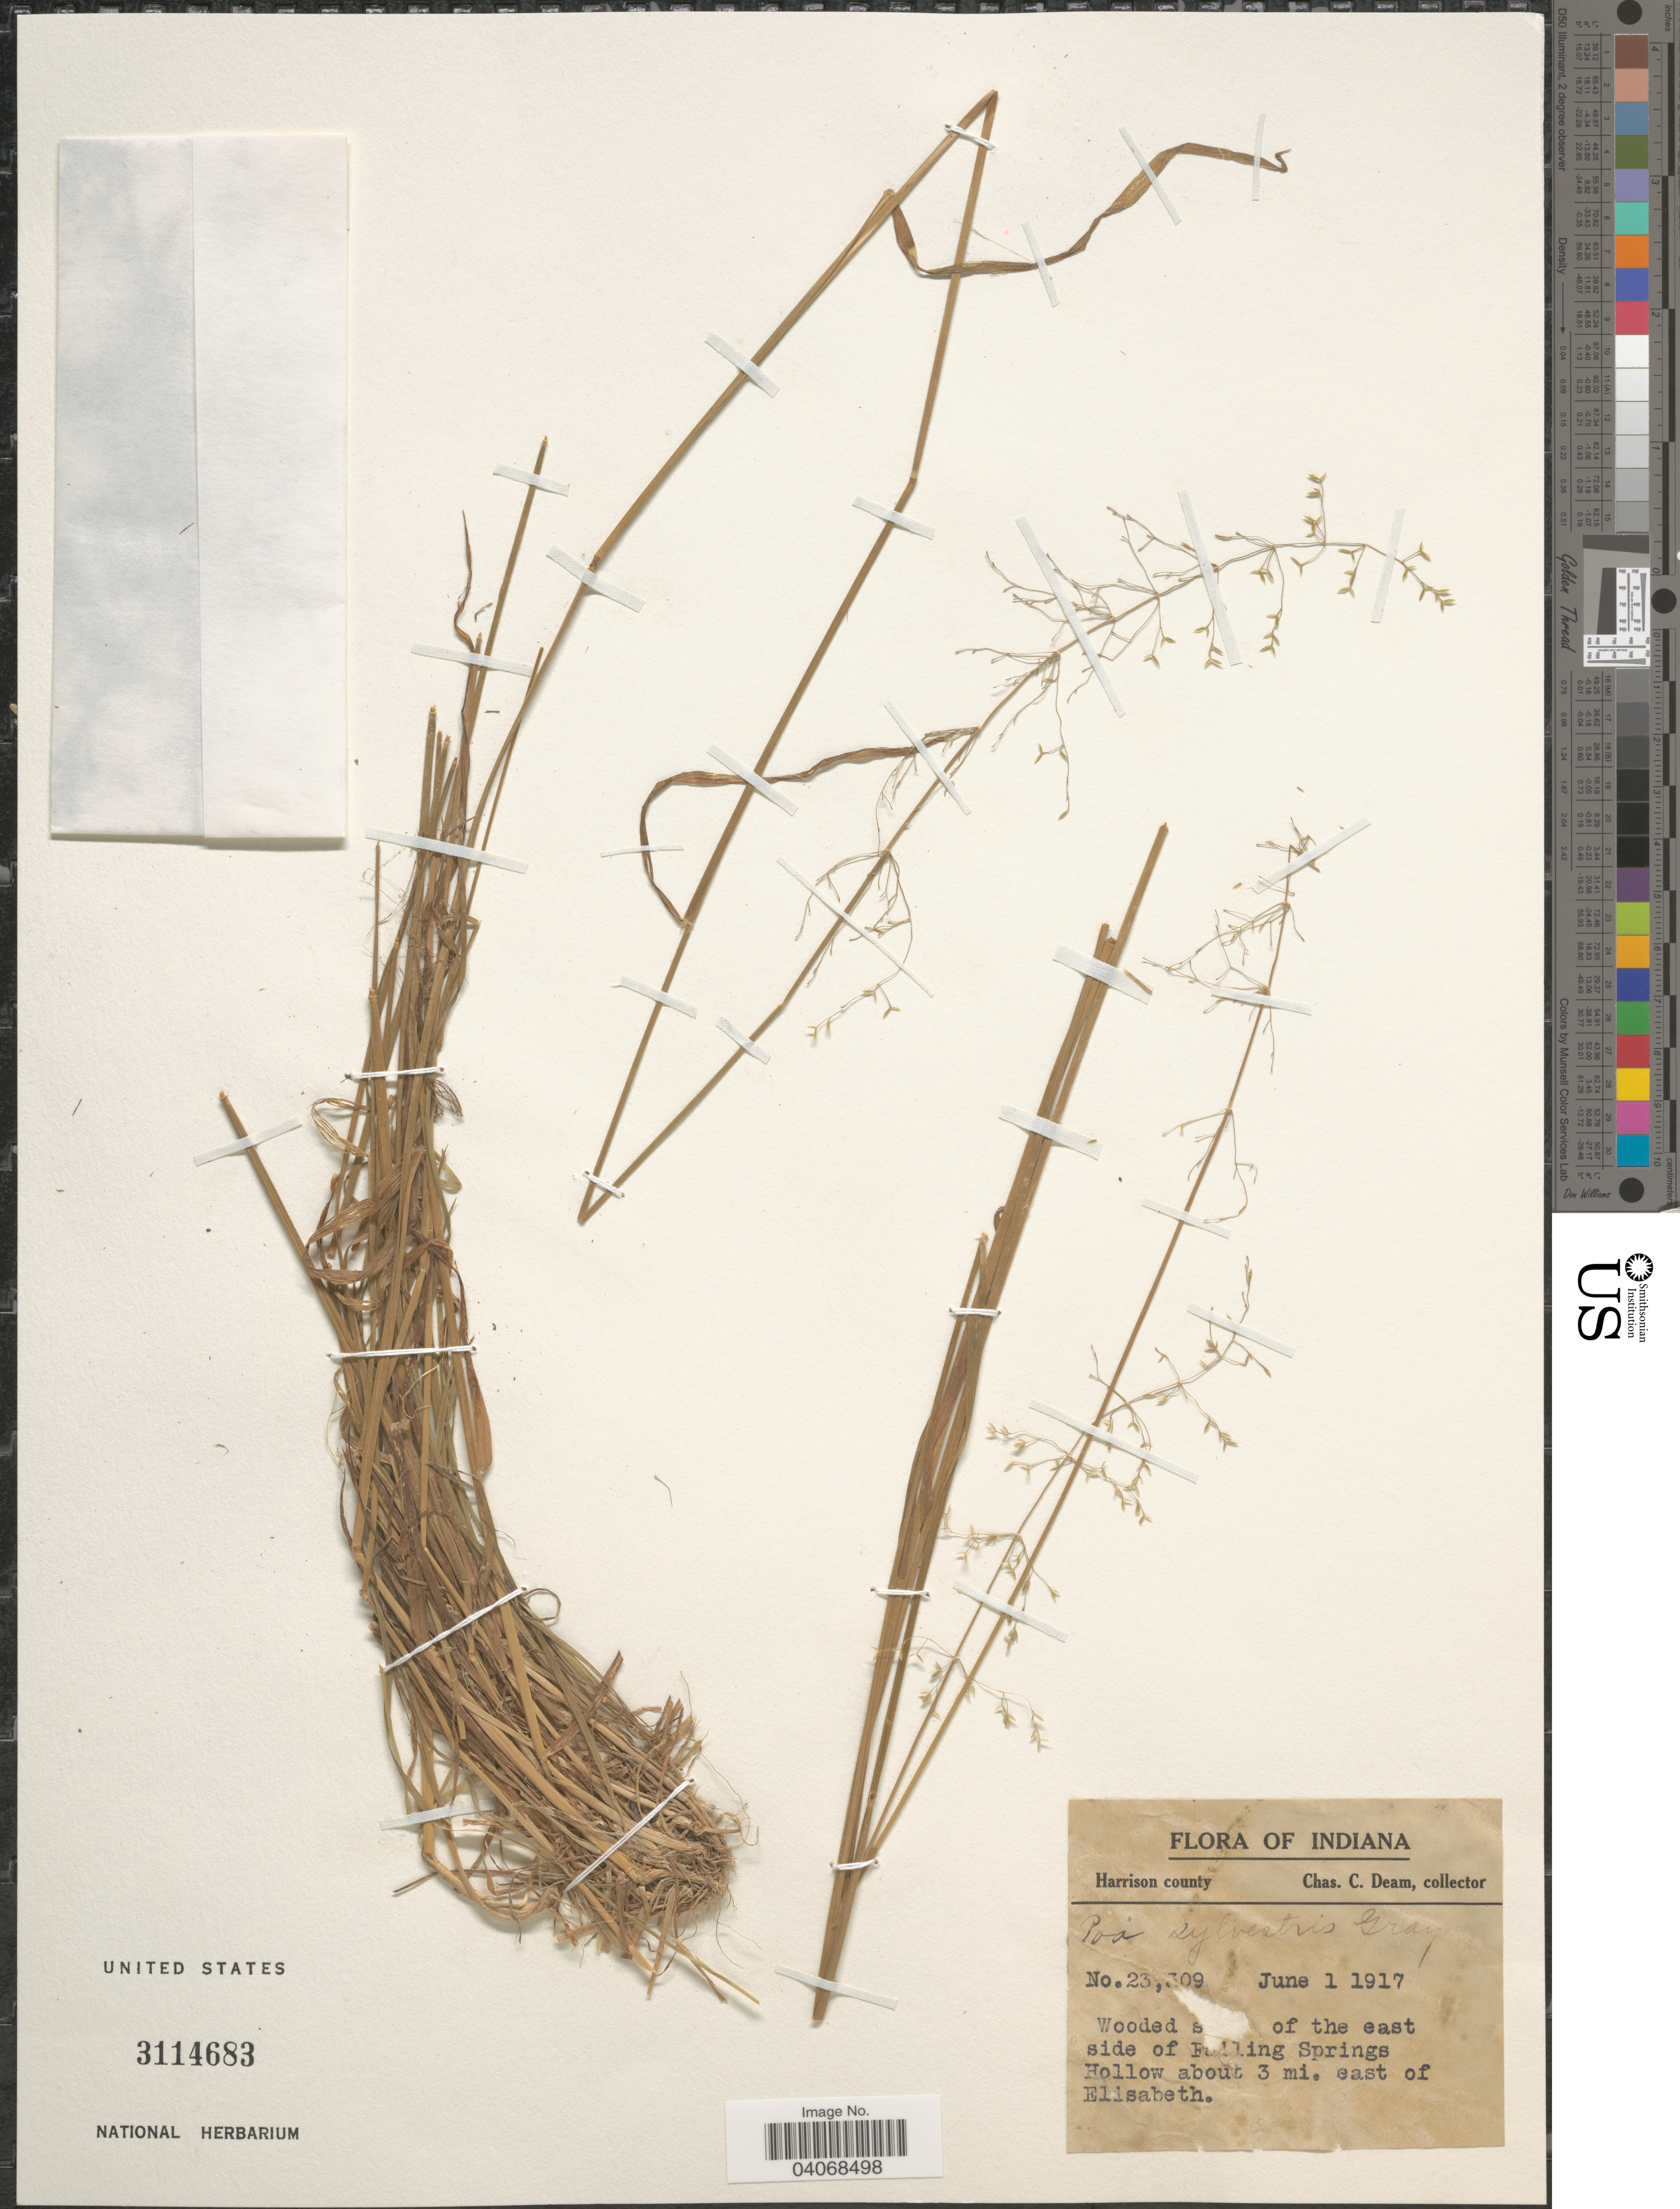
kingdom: Plantae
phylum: Tracheophyta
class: Liliopsida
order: Poales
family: Poaceae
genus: Poa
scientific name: Poa sylvestris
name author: A. Gray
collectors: C. C. Deam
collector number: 23309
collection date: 1917-06-01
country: United States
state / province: Indiana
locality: East side of Falling Springs Hollow about 3 mi. east of Elisabeth. Harrison county.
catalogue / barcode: US 3114683